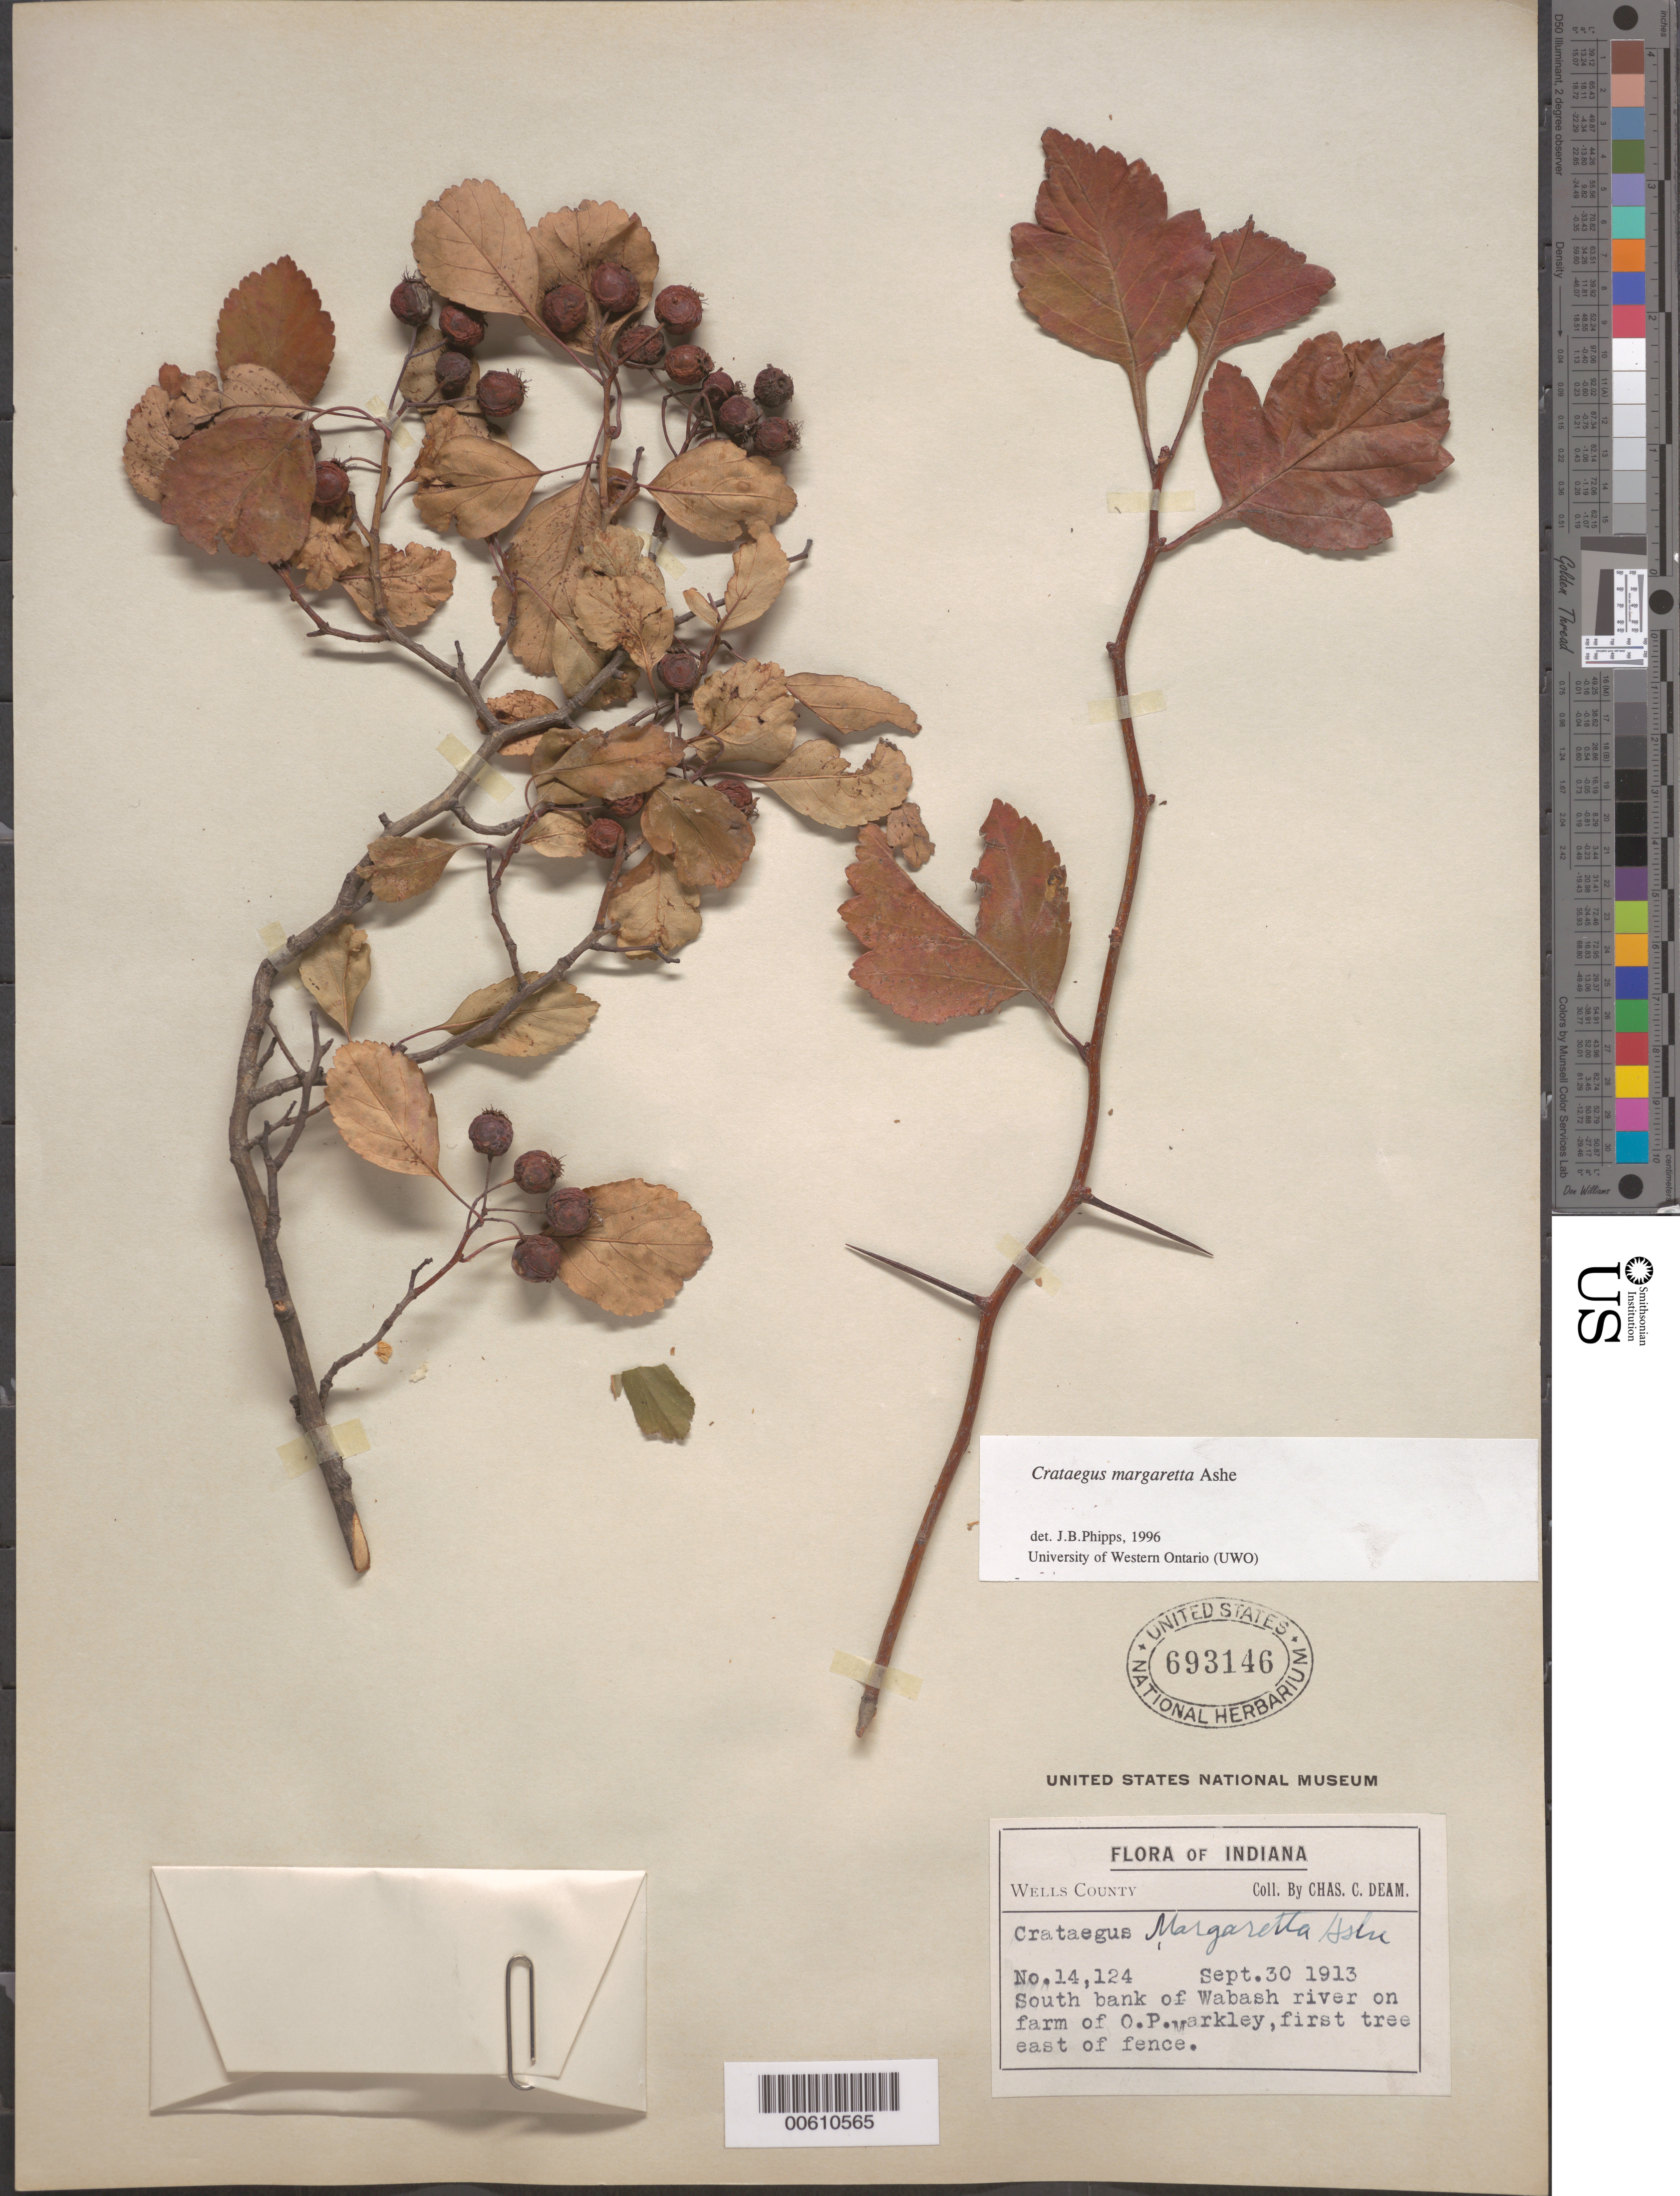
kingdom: Plantae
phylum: Tracheophyta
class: Magnoliopsida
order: Rosales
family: Rosaceae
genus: Crataegus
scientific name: Crataegus margarettae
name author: Ashe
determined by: Phipps, James B., (UWO), University of Western Ontario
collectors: C. C. Deam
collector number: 14124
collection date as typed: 30 Sep 1913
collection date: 1913-09-30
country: United States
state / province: Indiana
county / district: Wells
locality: S bank of Wabash River on farm of O.P. Markley, first tree E of fence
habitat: River bank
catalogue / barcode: US 693146